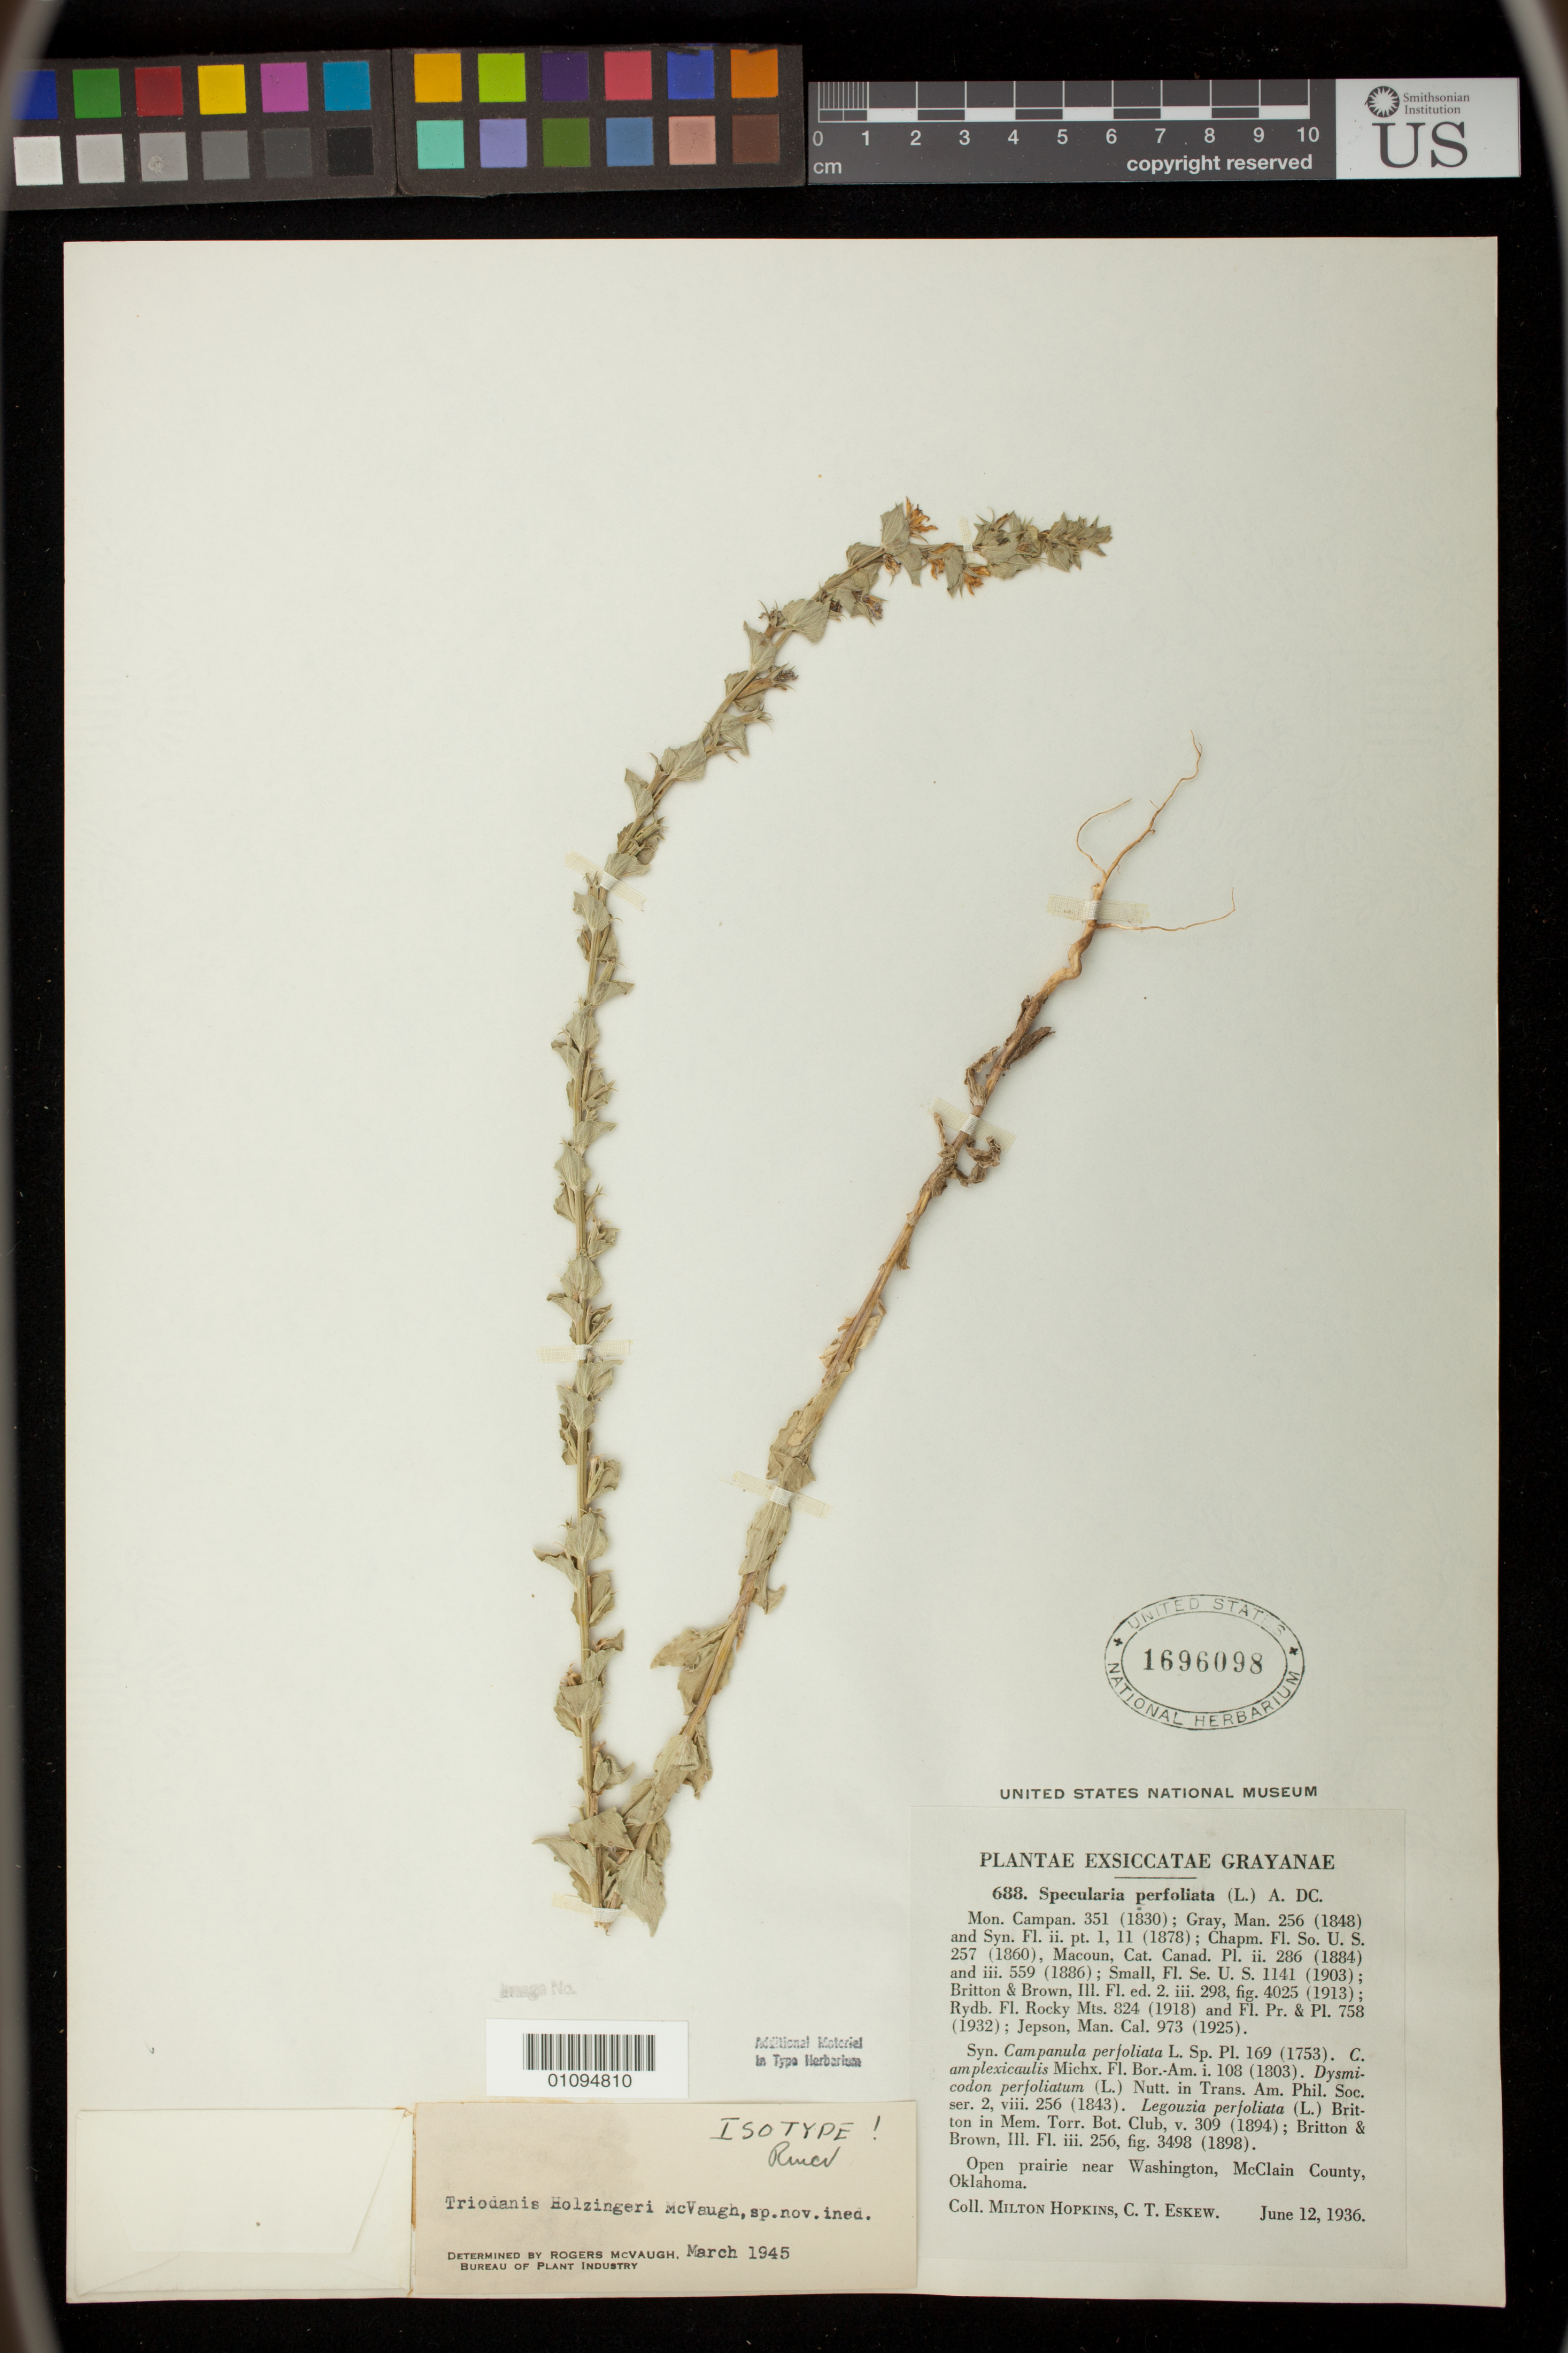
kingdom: Plantae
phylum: Tracheophyta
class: Magnoliopsida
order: Asterales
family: Campanulaceae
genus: Triodanis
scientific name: Triodanis holzingeri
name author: McVaugh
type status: Isotype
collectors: M. Hopkins & C. Eskers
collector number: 688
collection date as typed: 12 Jun 1936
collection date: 1936-06-12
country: United States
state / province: Oklahoma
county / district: McClain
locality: Near Washington.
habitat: Open prairie.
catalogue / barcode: US 1696098